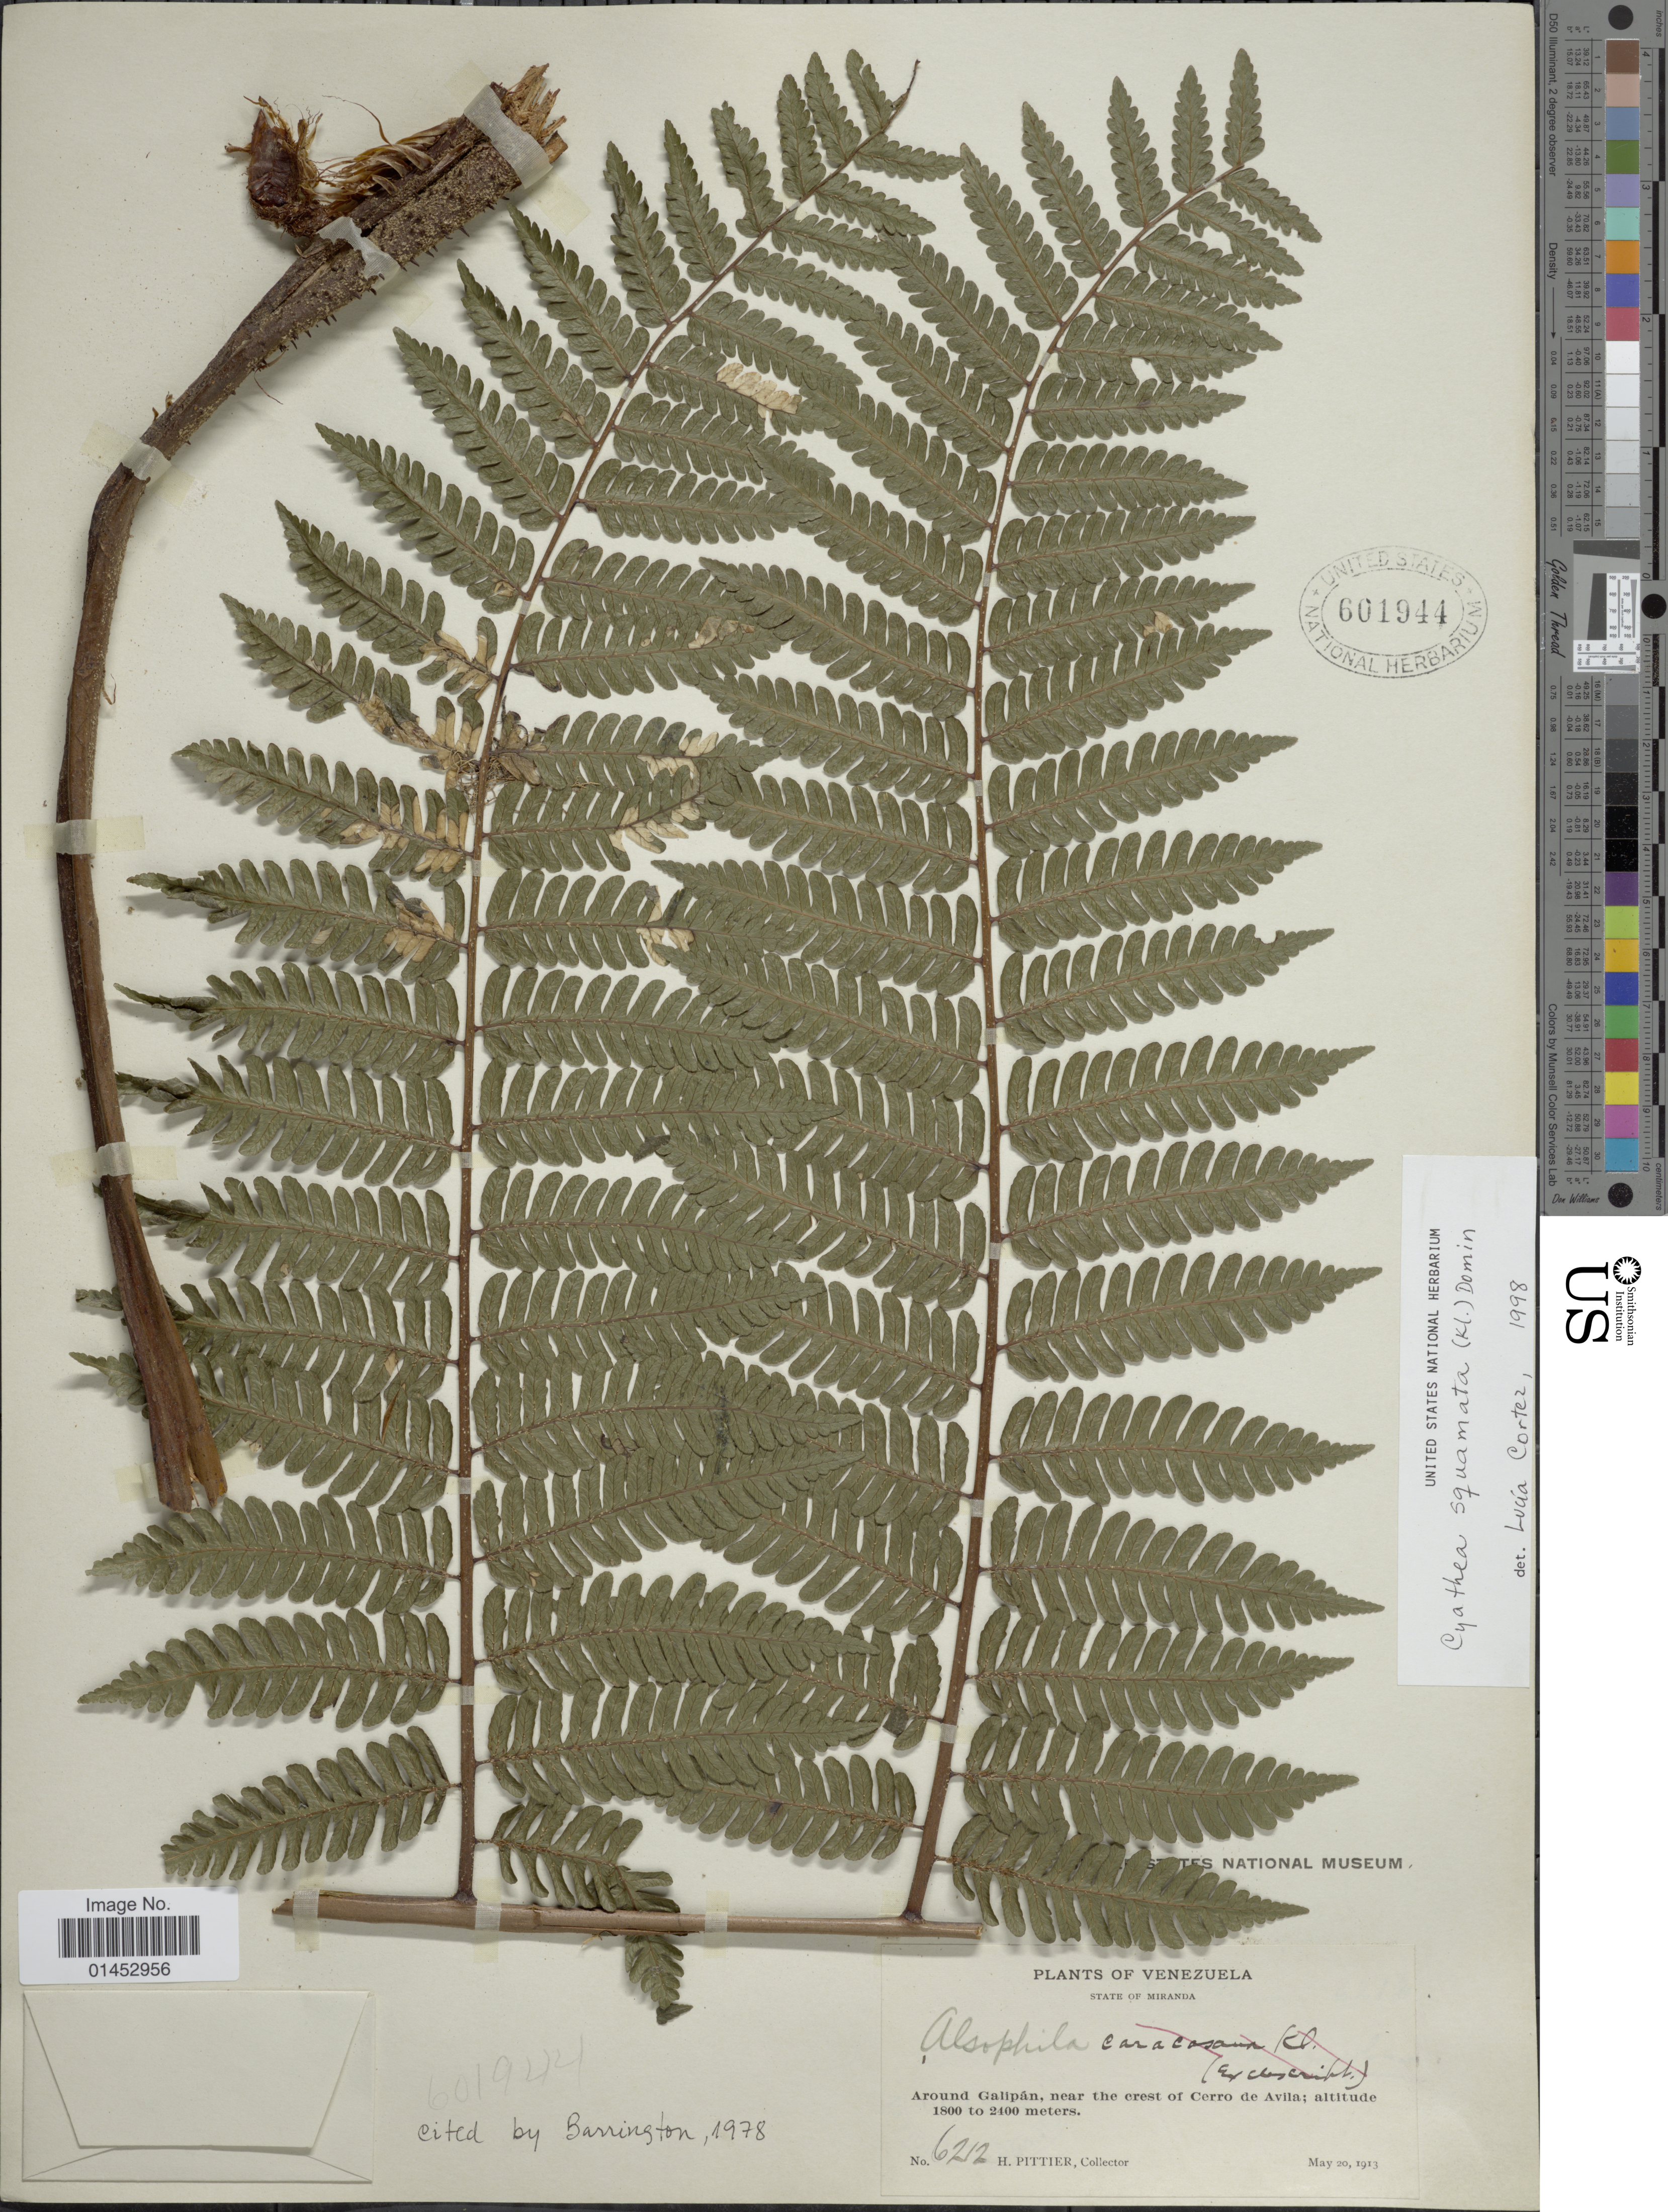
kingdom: Plantae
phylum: Tracheophyta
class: Polypodiopsida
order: Cyatheales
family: Cyatheaceae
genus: Cyathea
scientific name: Cyathea squamata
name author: (Klotzsch) Domin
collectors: H. F. Pittier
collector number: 6212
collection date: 1913-05-20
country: Venezuela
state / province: Miranda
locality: Around Galipán, near the crest of Cerro de Avila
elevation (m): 1800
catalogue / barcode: US 601944